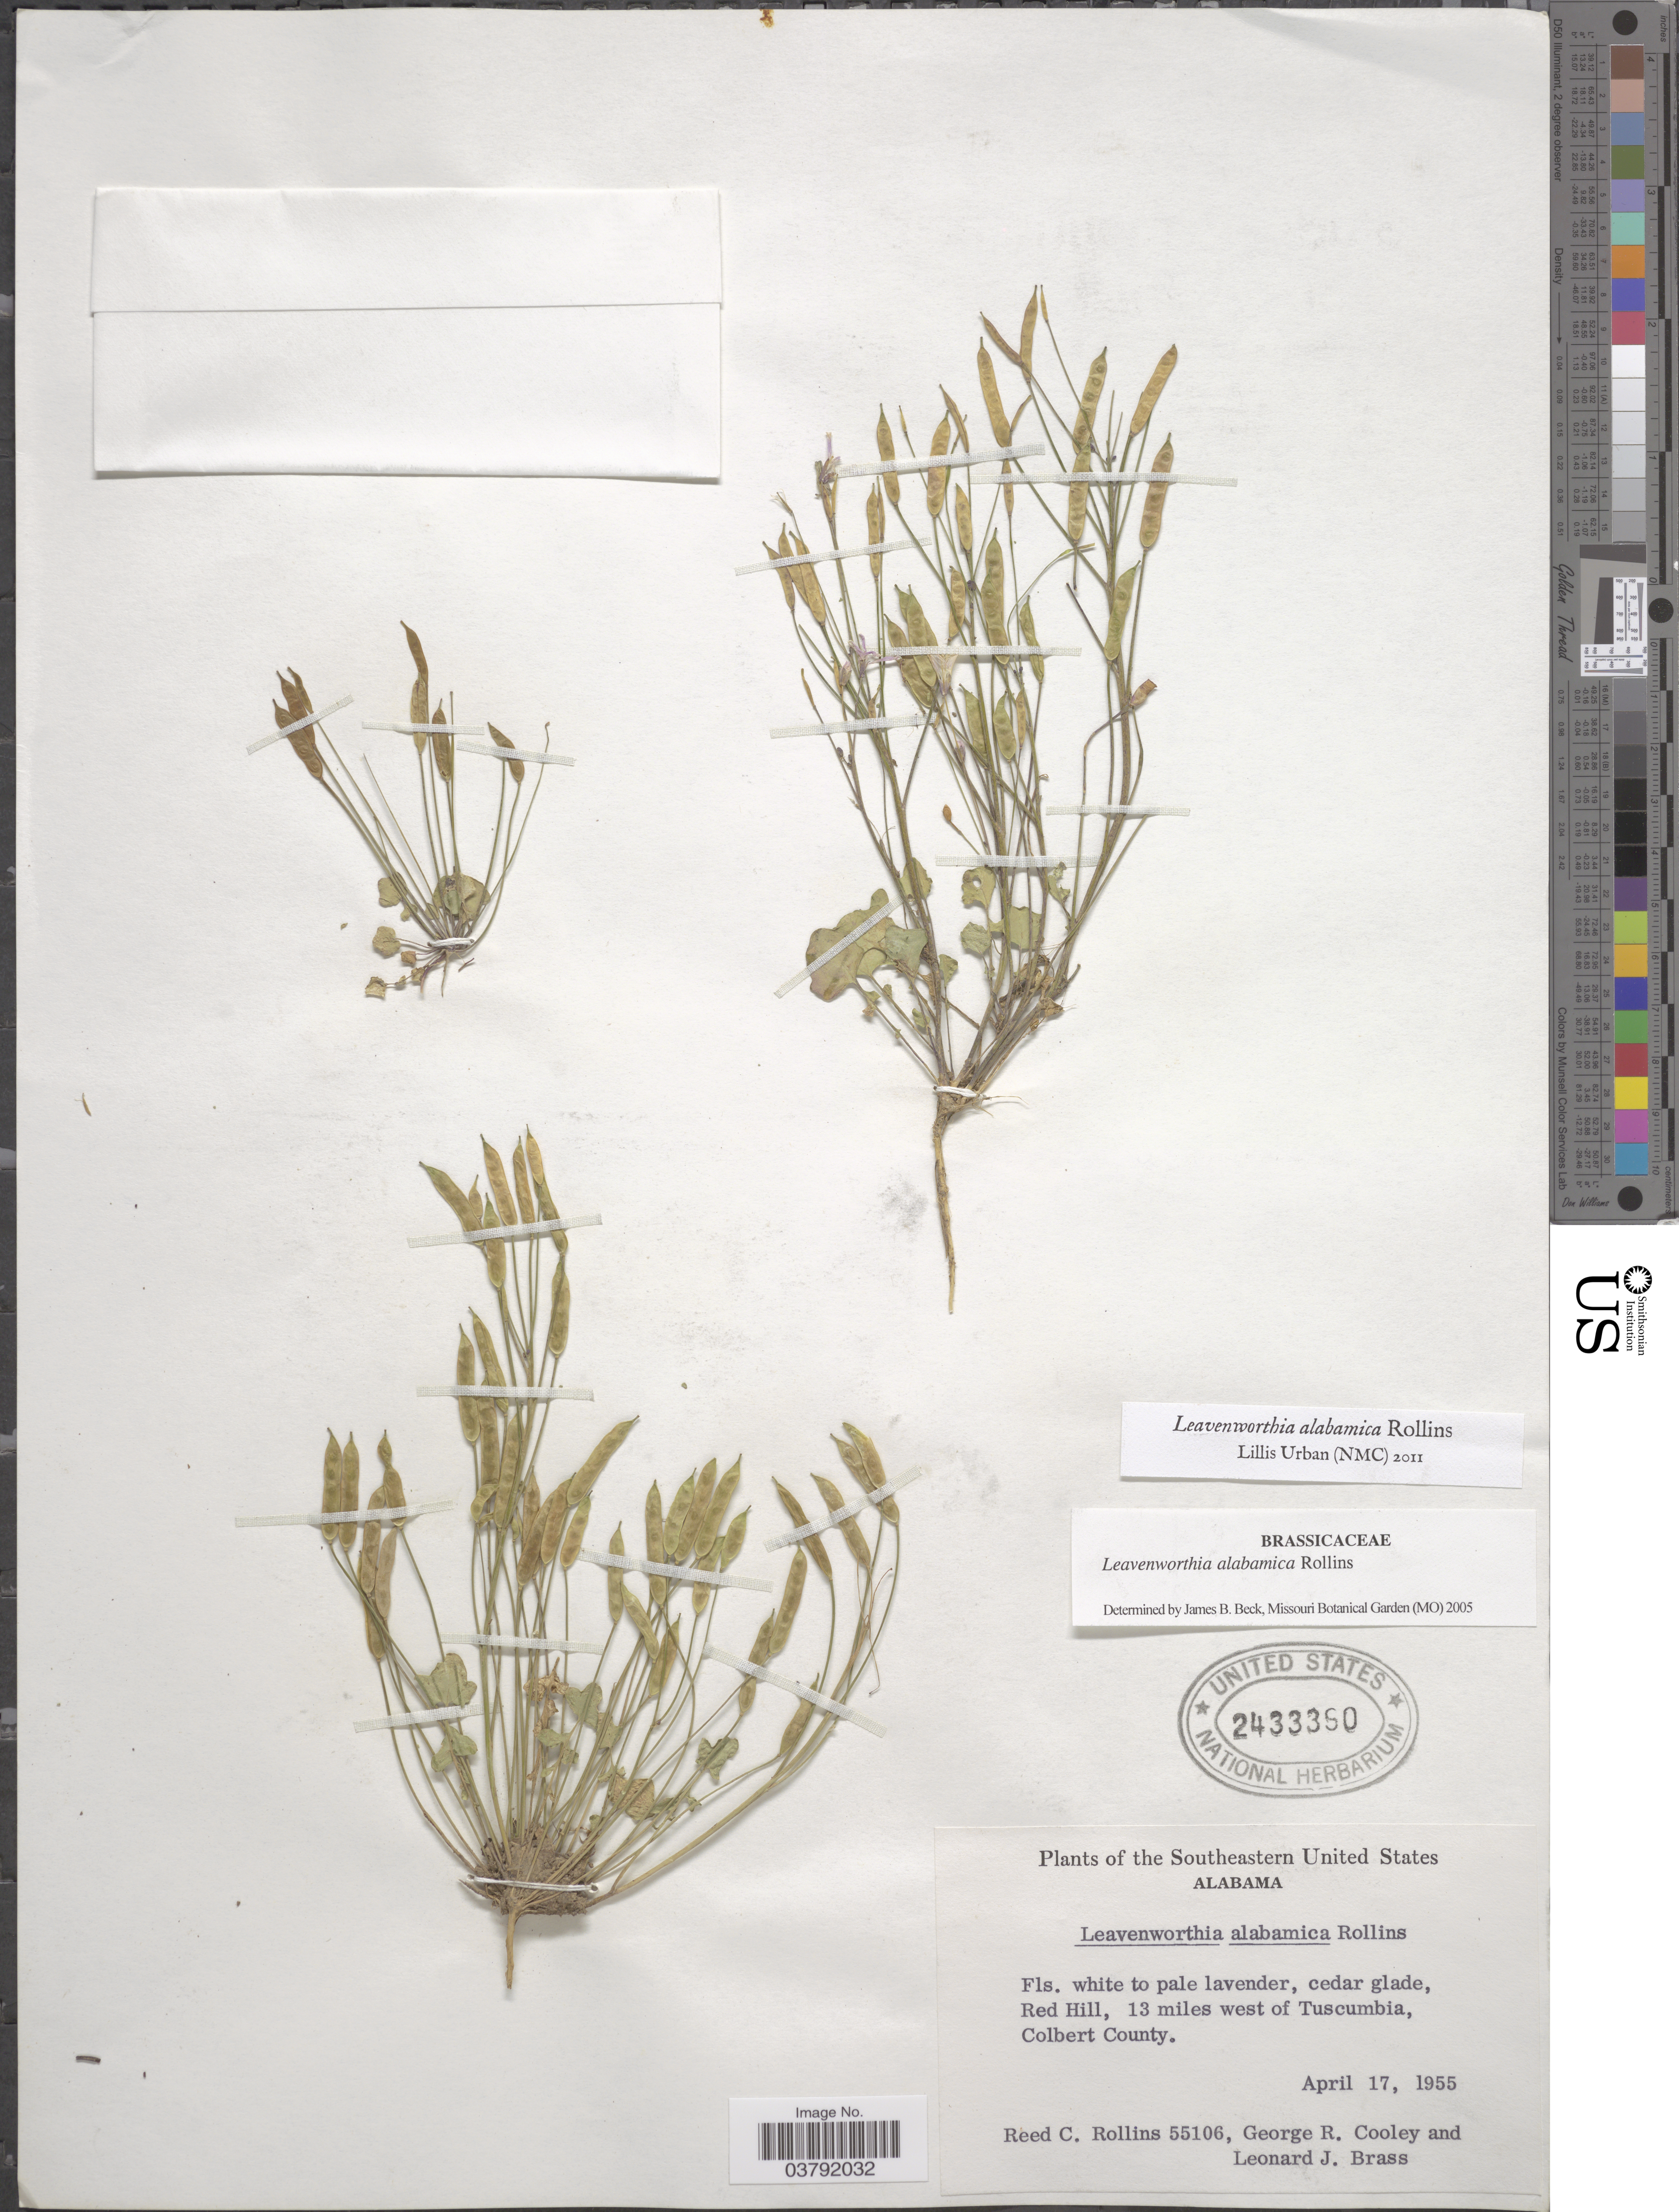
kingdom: Plantae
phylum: Tracheophyta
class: Magnoliopsida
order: Brassicales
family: Brassicaceae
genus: Leavenworthia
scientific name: Leavenworthia alabamica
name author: Rollins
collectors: R. C. Rollins, G. R. Cooley & L. J. Brass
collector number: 55106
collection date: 1955-04-17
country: United States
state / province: Alabama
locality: Southeastern United States. Red Hill, 13 miles west of Tuscumbia, Colbert County.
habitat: cedar glade, red hill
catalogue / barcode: US 2433380